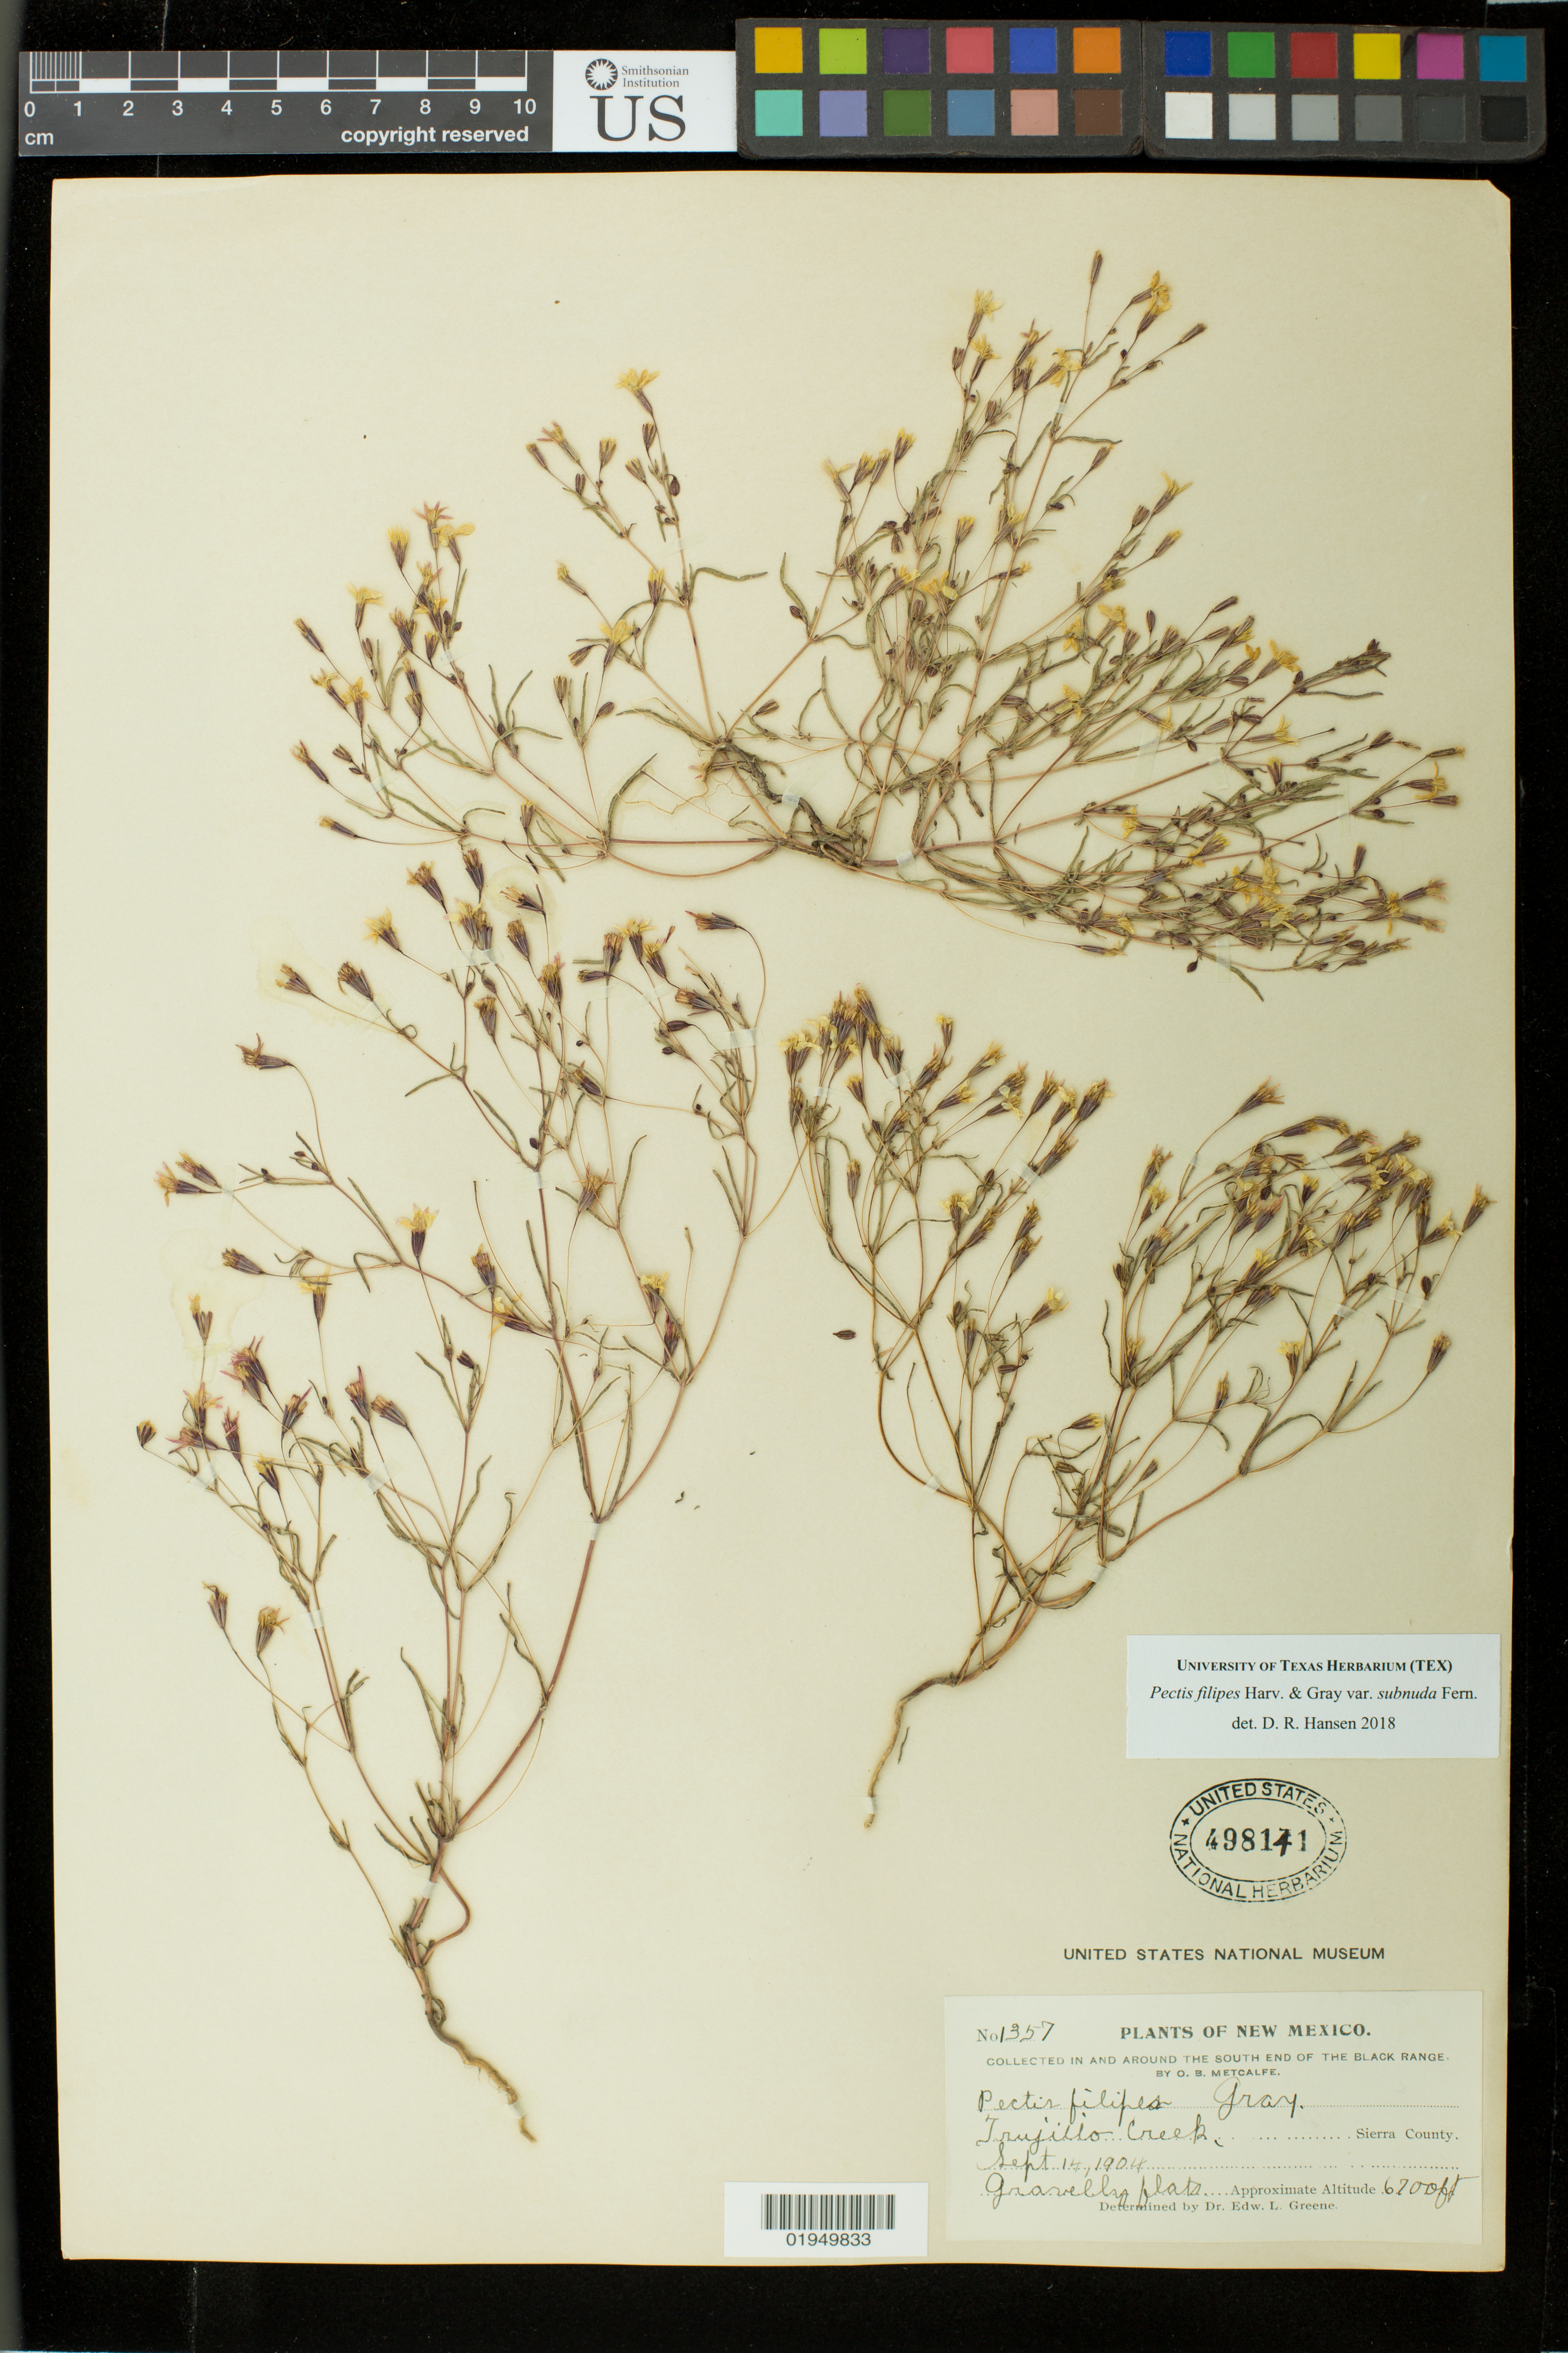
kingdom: Plantae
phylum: Tracheophyta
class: Magnoliopsida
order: Asterales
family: Asteraceae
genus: Pectis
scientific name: Pectis filipes var. subnuda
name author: Fernald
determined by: Hansen, D. R.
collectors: O. B. Metcalfe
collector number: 1357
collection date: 1904-09-14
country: United States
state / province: New Mexico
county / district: Sierra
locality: Trujillo Creek; Collected in and around the south end of the black range.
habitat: Gravelly flats.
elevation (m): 2042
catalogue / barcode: US 498141